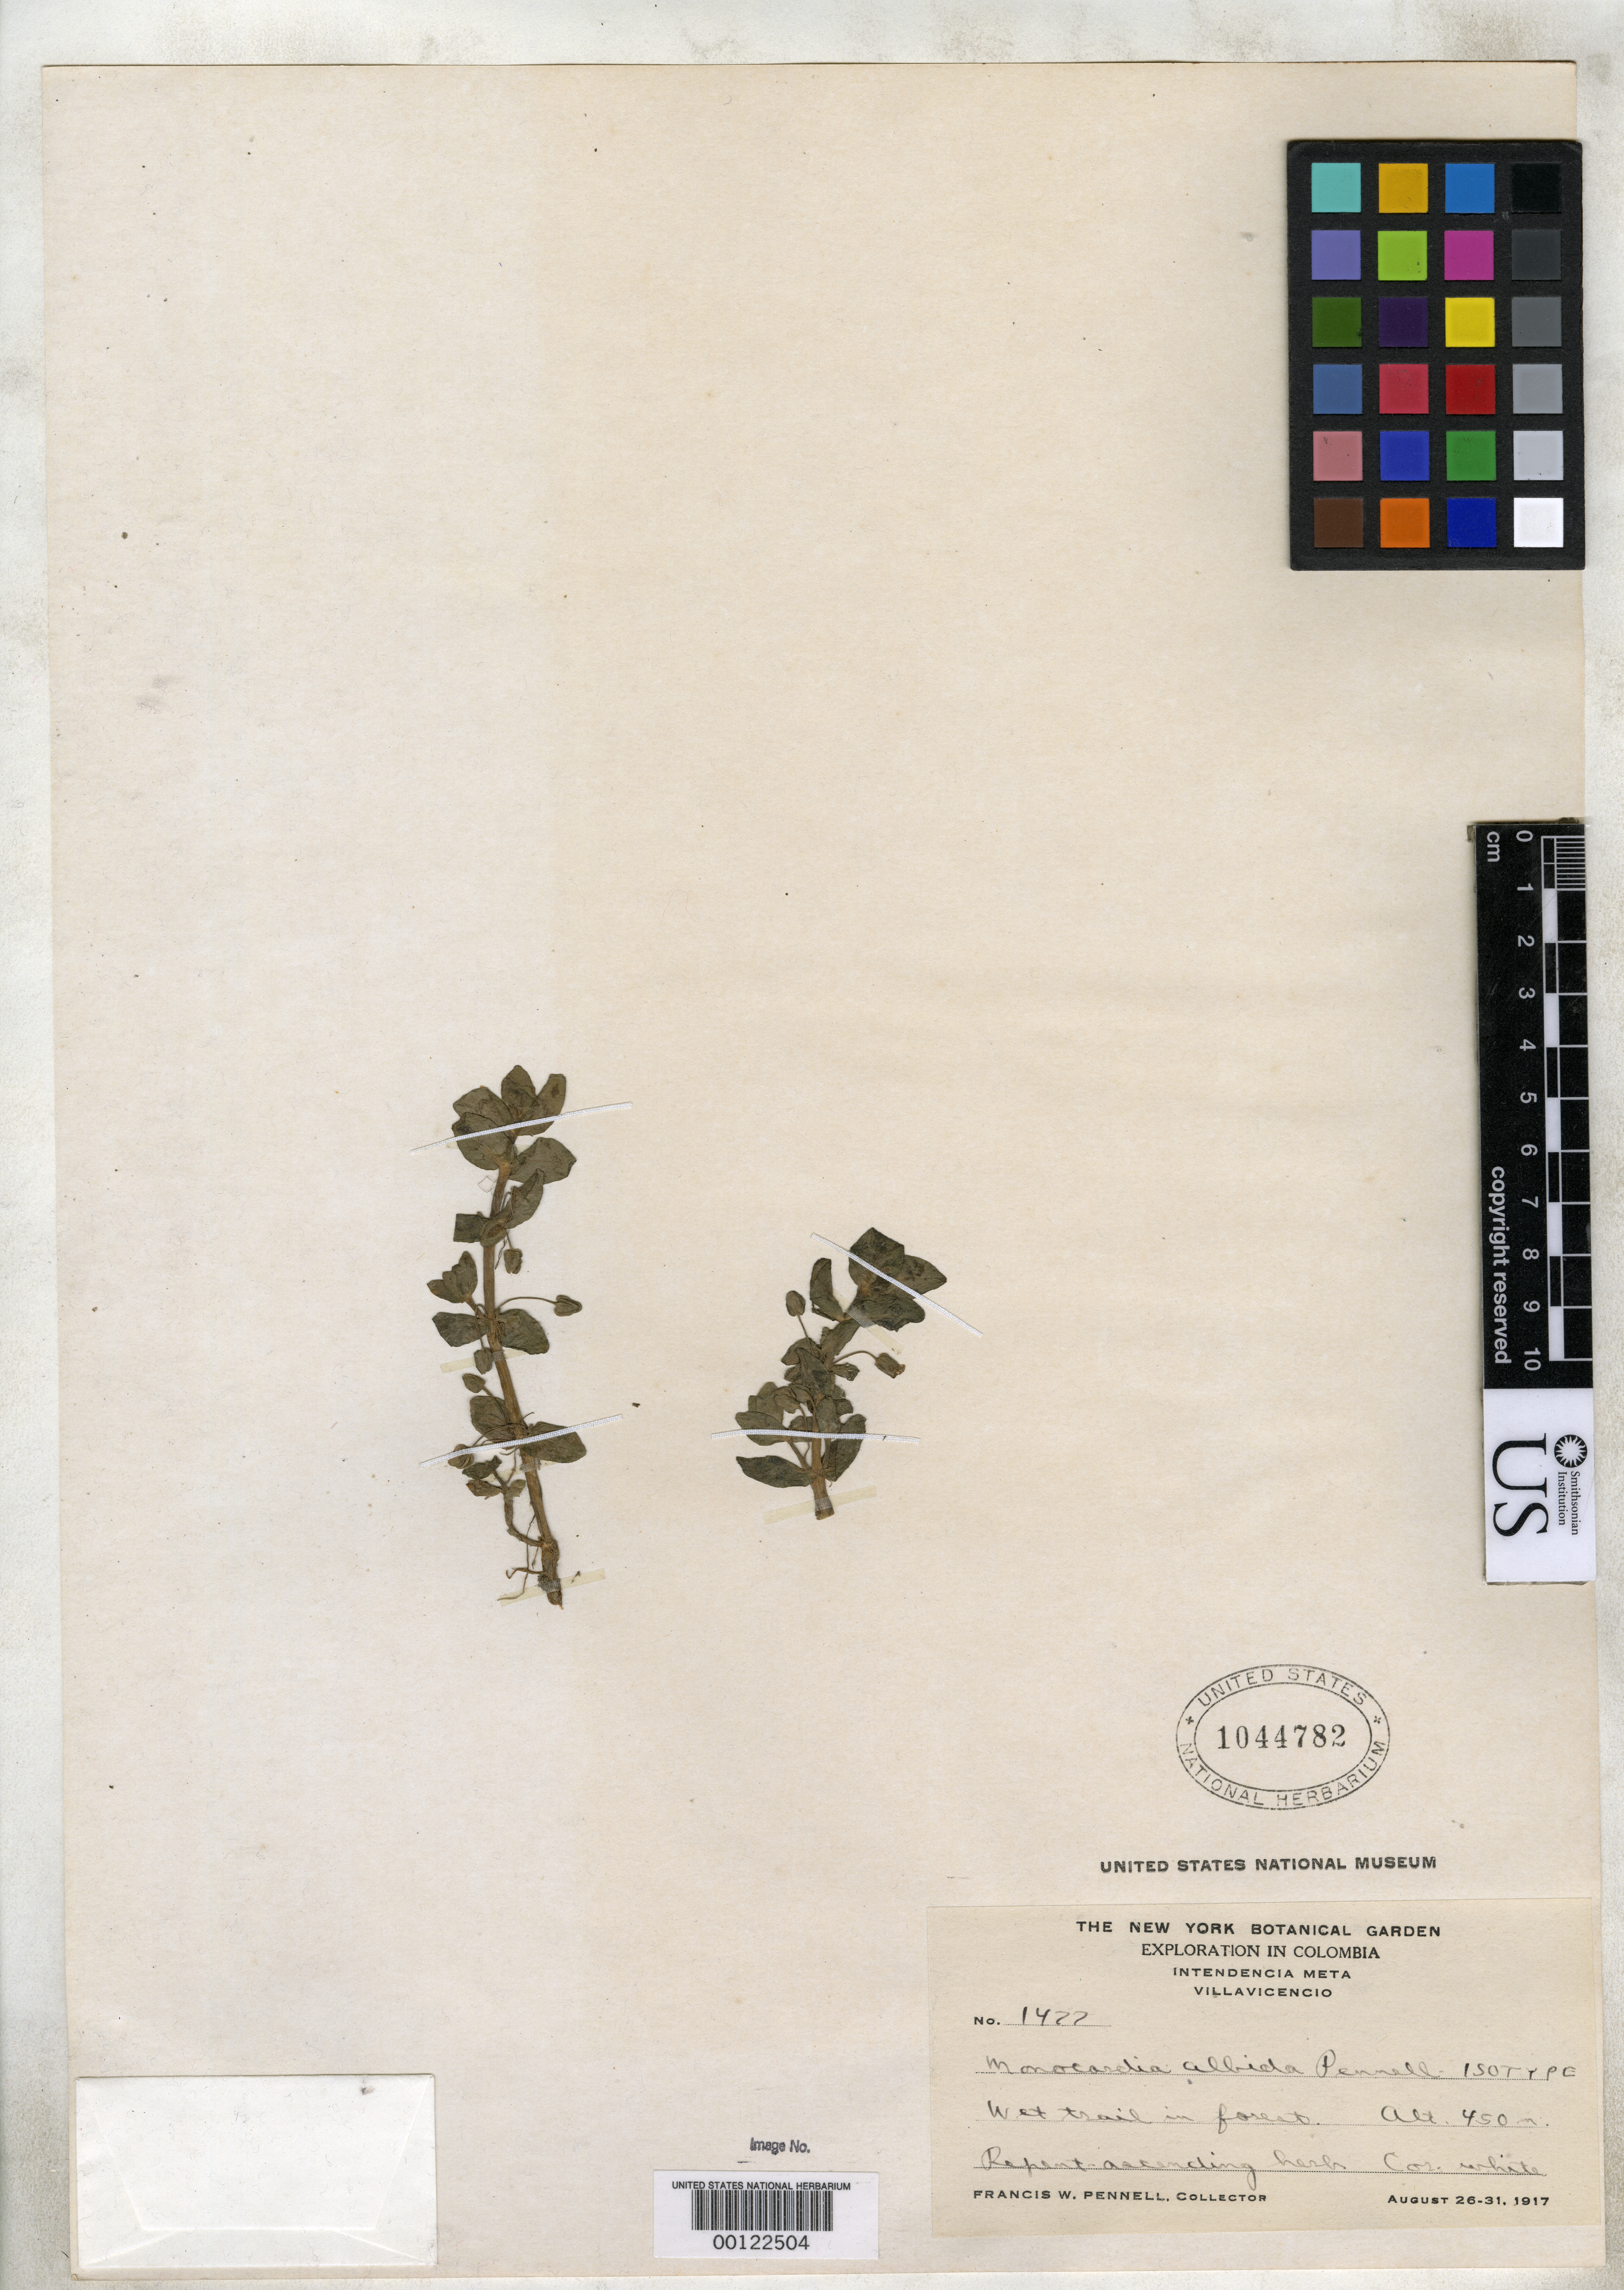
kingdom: Plantae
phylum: Tracheophyta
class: Magnoliopsida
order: Lamiales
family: Plantaginaceae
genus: Monocardia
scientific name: Monocardia albida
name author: Pennell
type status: Isotype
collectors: F. W. Pennell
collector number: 1477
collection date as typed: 28 Aug 1919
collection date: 1919-08-28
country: Colombia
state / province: Meta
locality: Villa Vicencia.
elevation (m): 450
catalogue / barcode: US 1044782